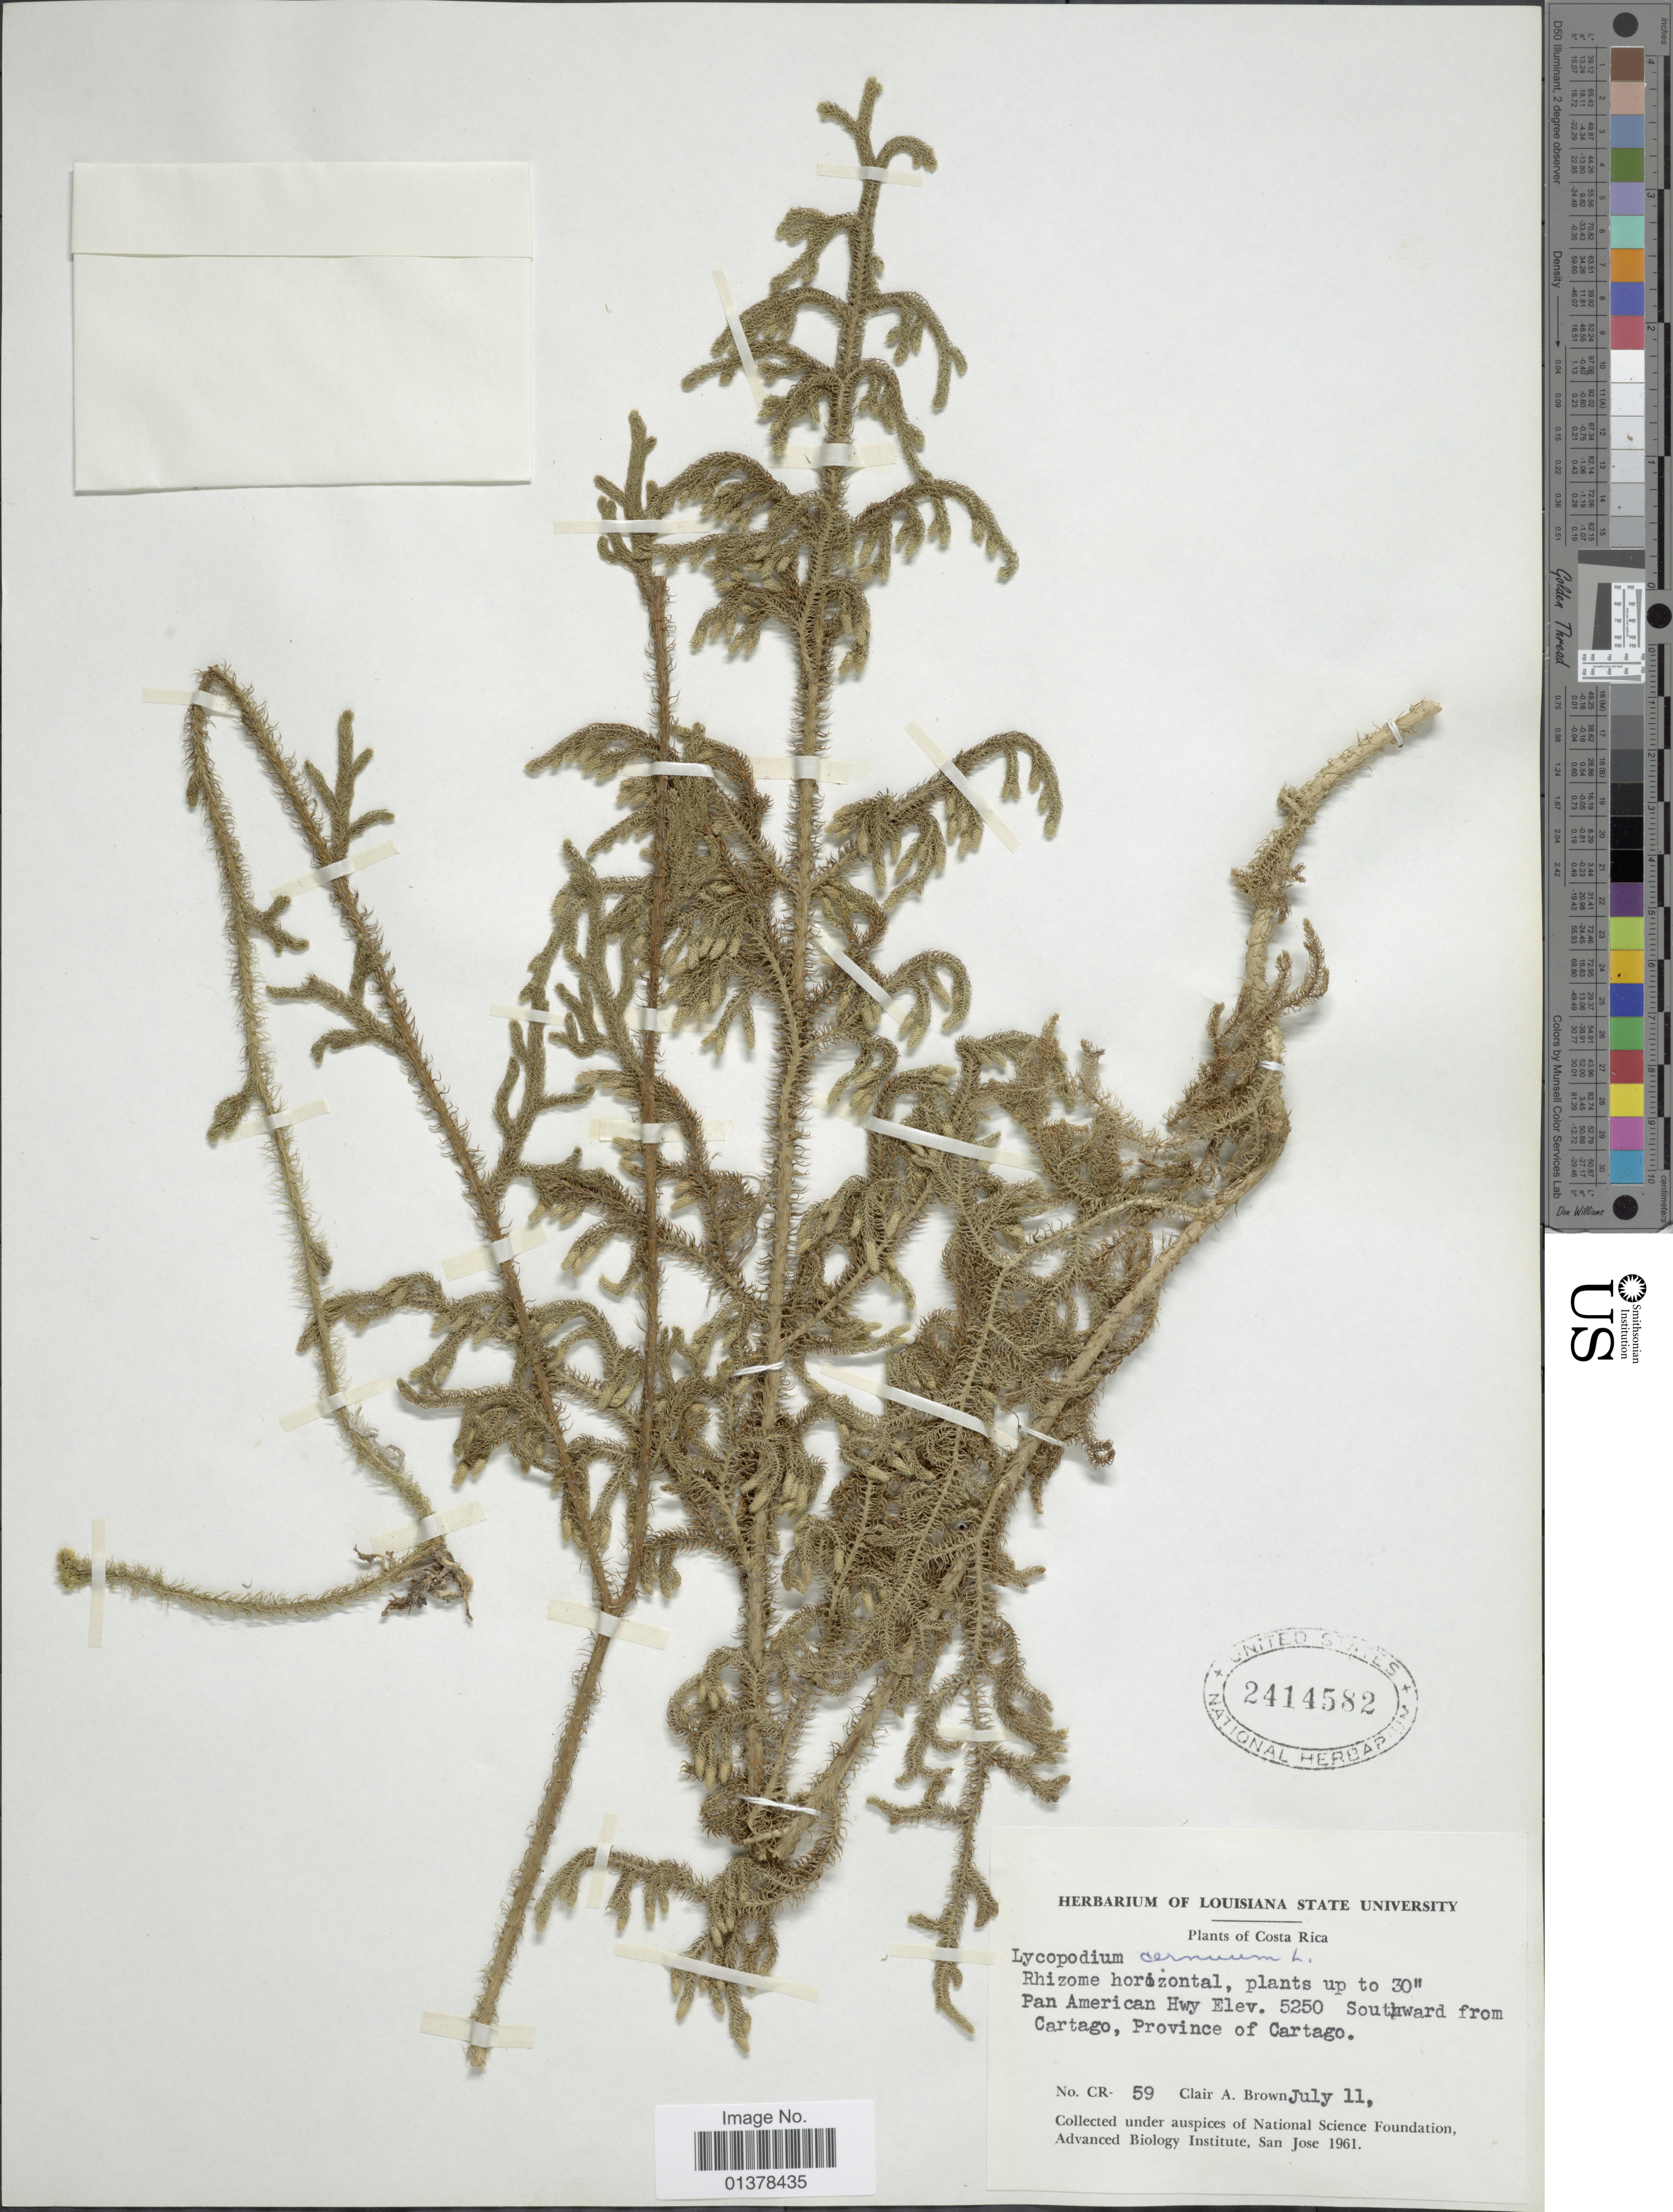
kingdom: Plantae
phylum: Tracheophyta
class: Lycopodiopsida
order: Lycopodiales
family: Lycopodiaceae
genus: Palhinhaea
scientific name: Palhinhaea cernua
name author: (L.) Vasc. & Franco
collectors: C. A. Brown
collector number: CR-59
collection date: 1961-07-11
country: Costa Rica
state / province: Cartago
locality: Pan American Hwy, Southward from Cartago, Province of Cartago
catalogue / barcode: US 2414582